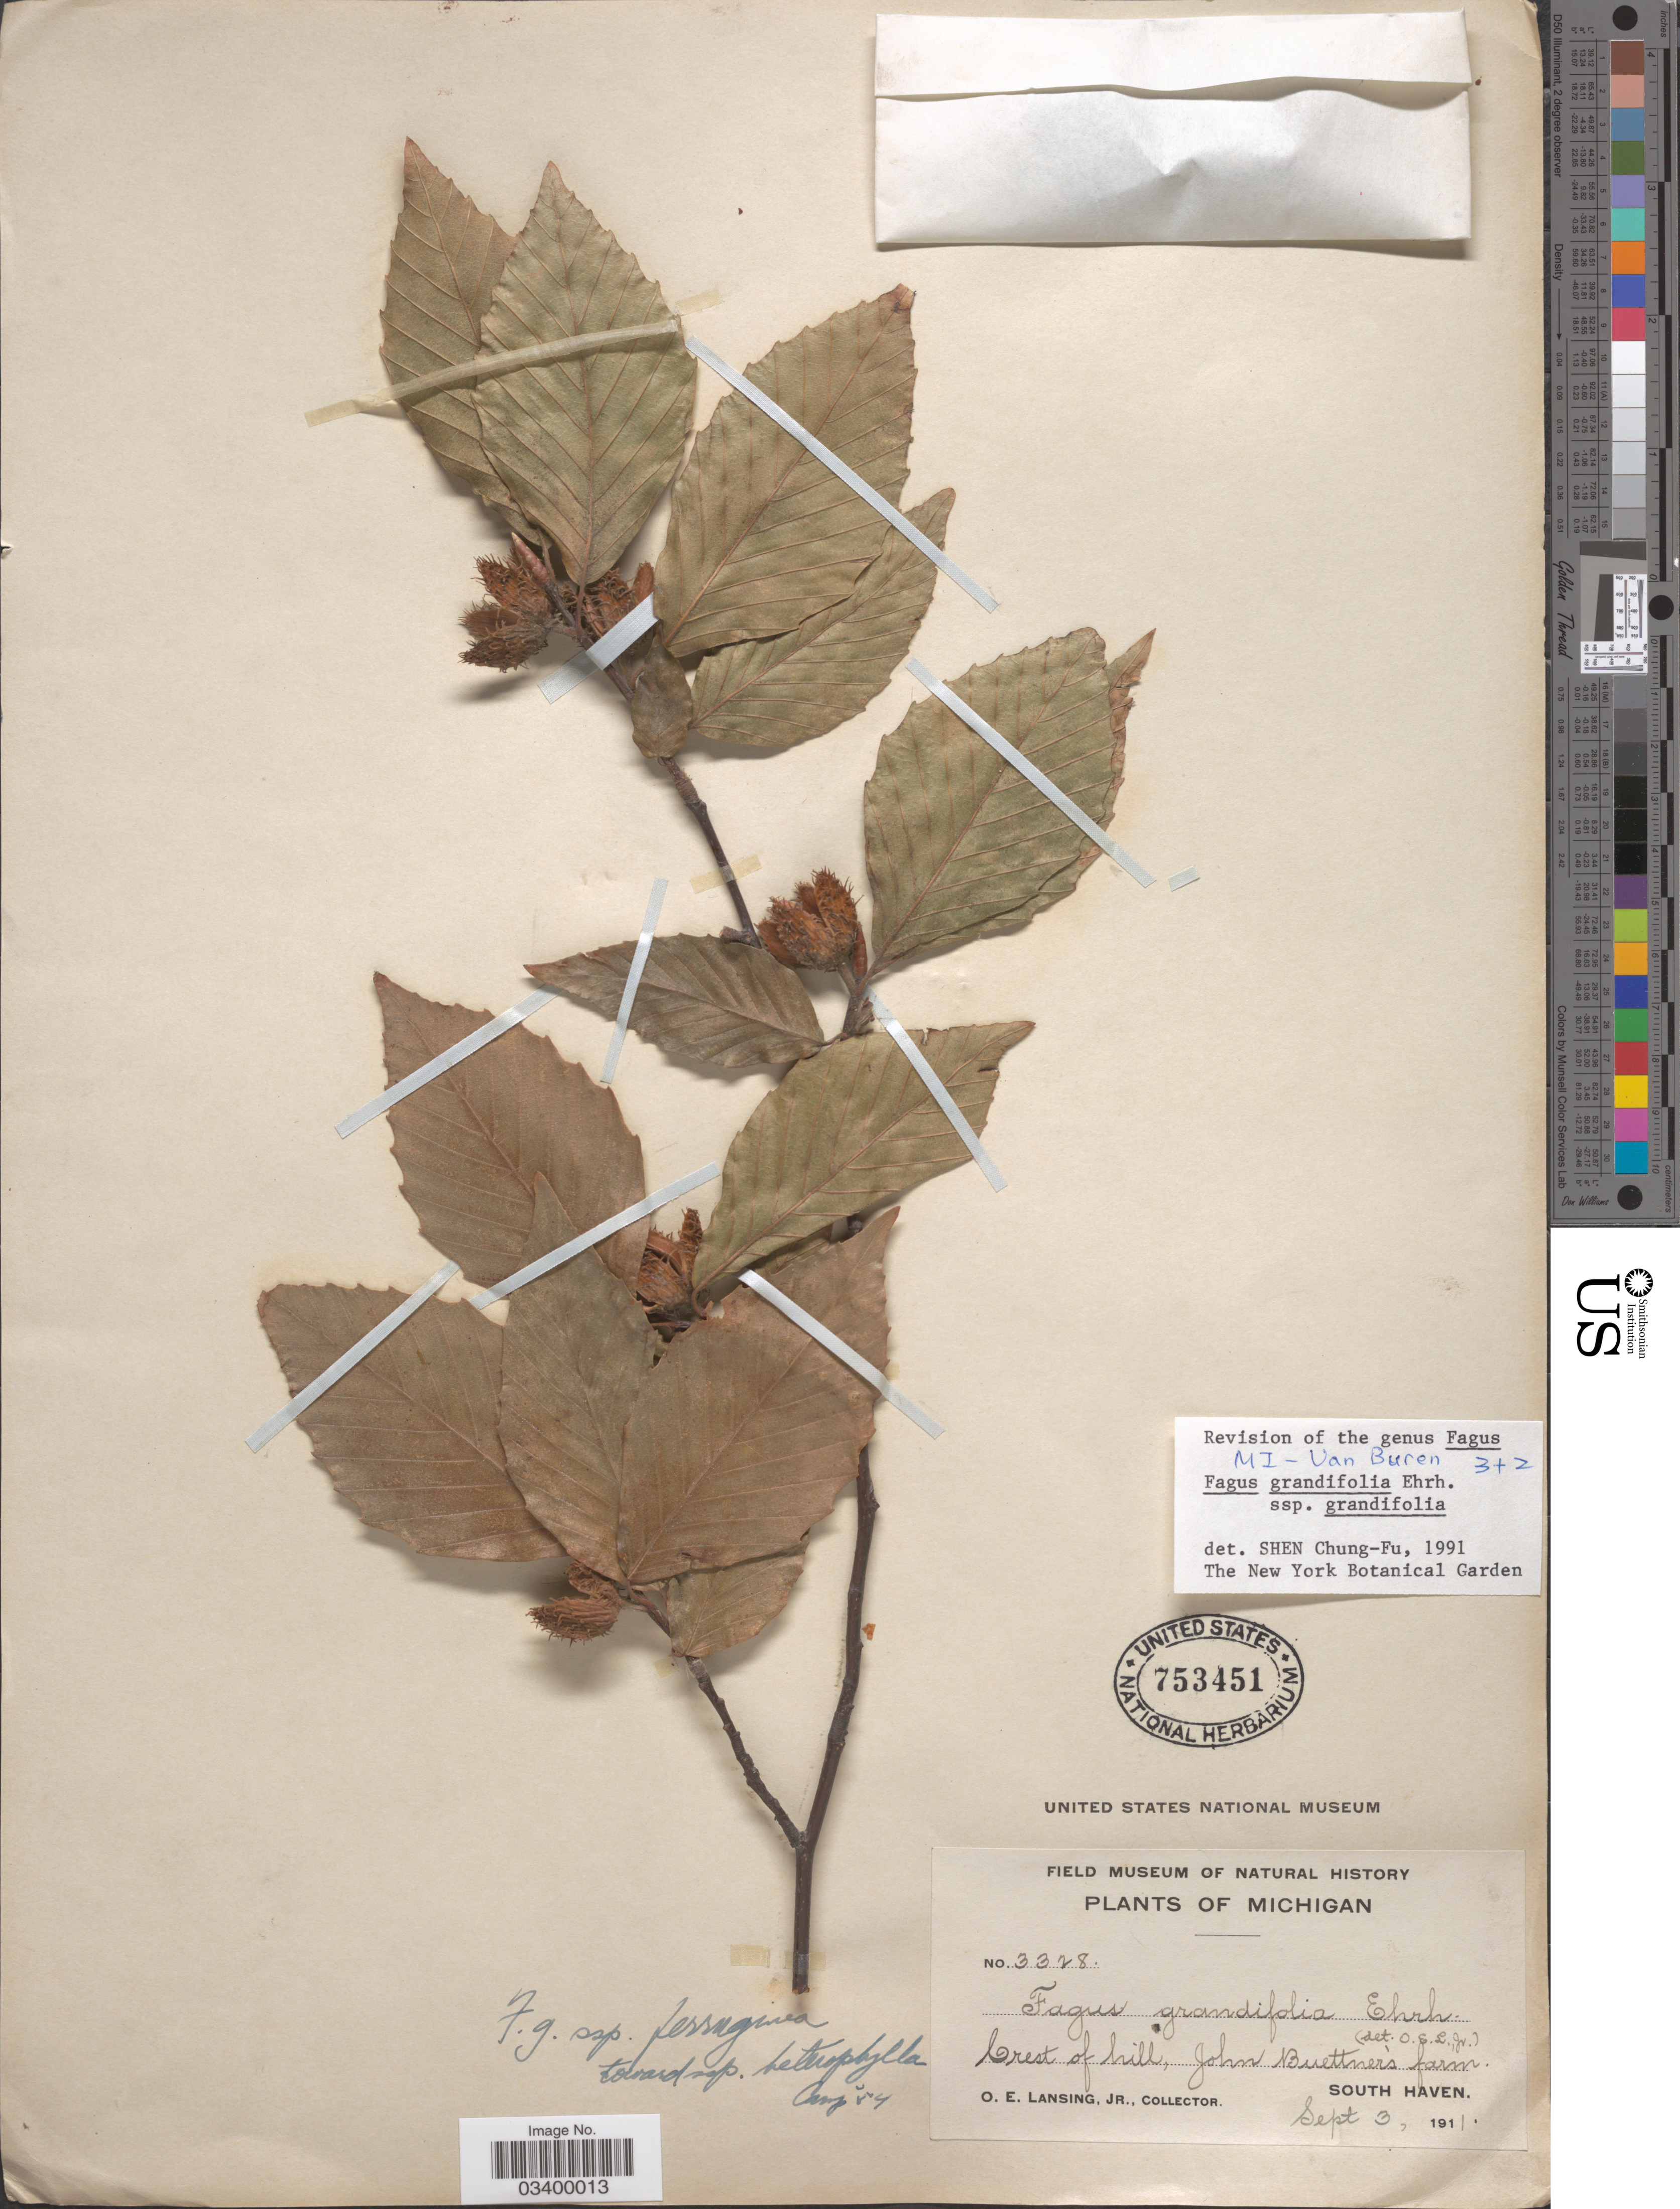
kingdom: Plantae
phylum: Tracheophyta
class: Magnoliopsida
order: Fagales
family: Fagaceae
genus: Fagus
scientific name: Fagus grandifolia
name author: Ehrh.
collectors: O. Lansing Jr.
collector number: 3328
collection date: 1911-09-03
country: United States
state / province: Michigan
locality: Crest of hill, John Buettner's farm. South Haven.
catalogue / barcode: US 753451